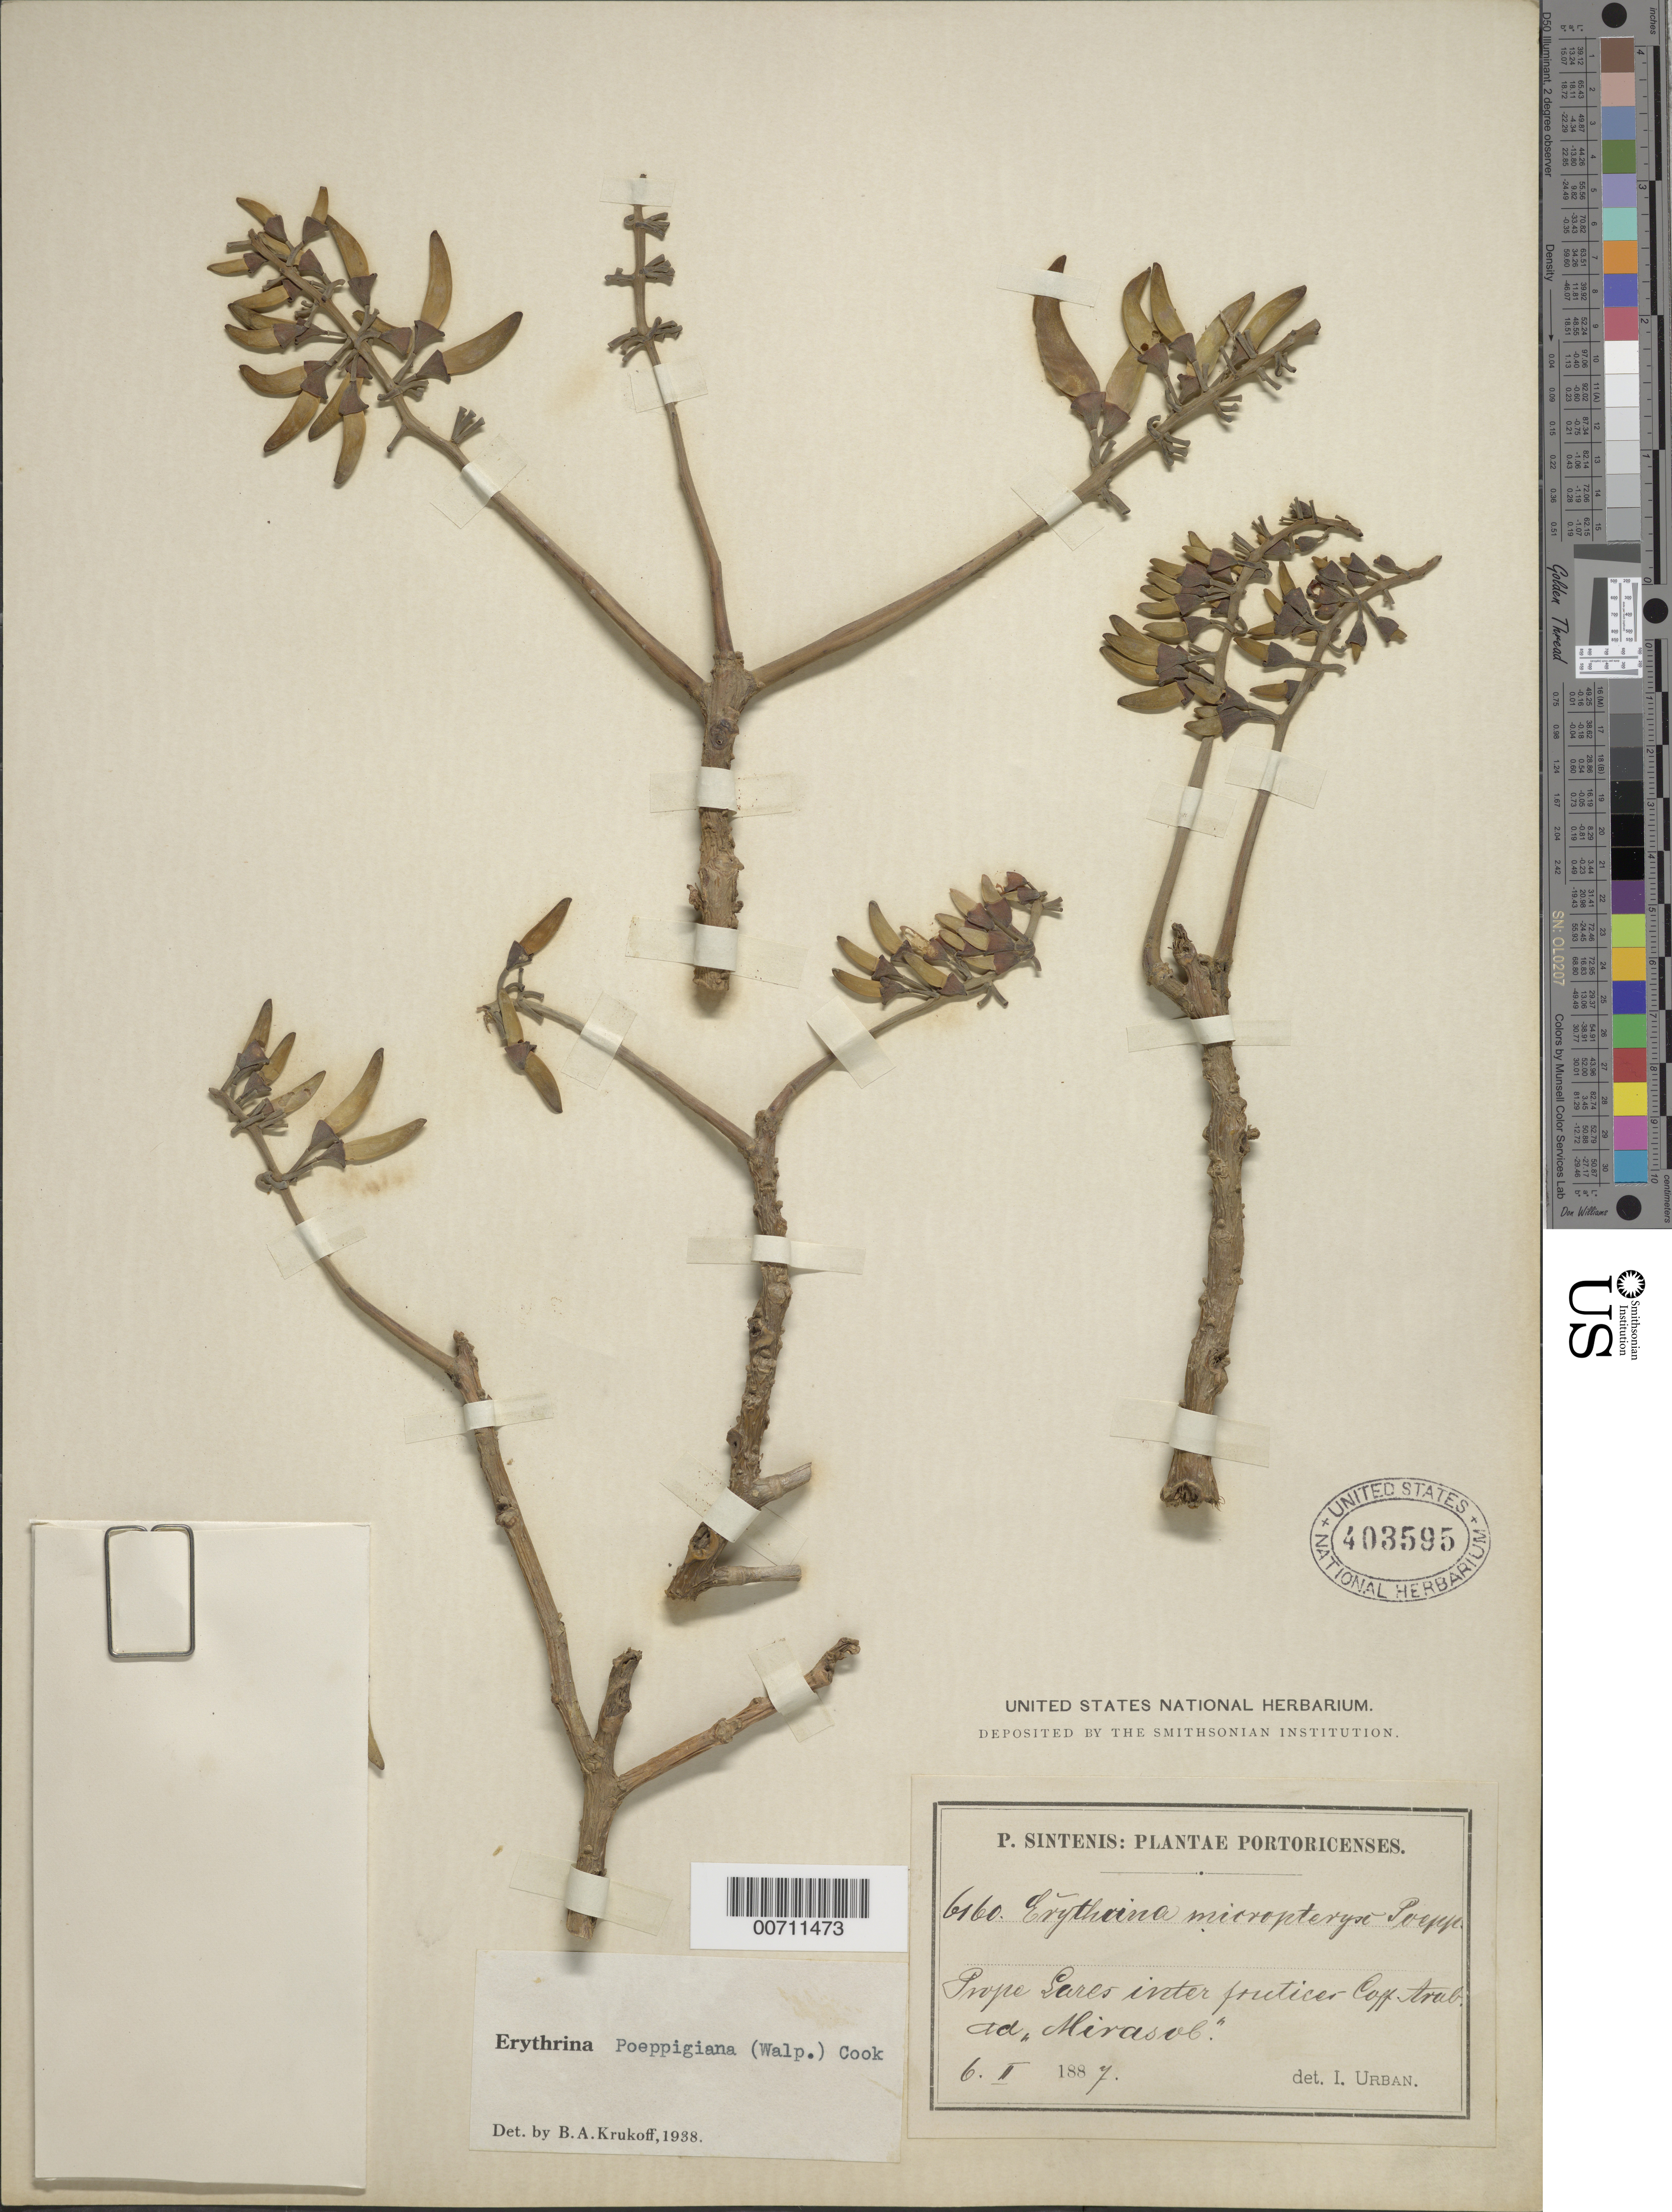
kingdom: Plantae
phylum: Tracheophyta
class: Magnoliopsida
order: Fabales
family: Fabaceae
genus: Erythrina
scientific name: Erythrina poeppigiana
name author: (Walp.) O.F. Cook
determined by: Krukoff, B. A.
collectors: P. Sintenis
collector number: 6160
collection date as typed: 06 Feb 1887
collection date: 1887-02-06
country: Puerto Rico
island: Greater Antilles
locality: Prope Lares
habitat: Inter frutices Coff. Arab ad Mirasol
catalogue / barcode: US 403595